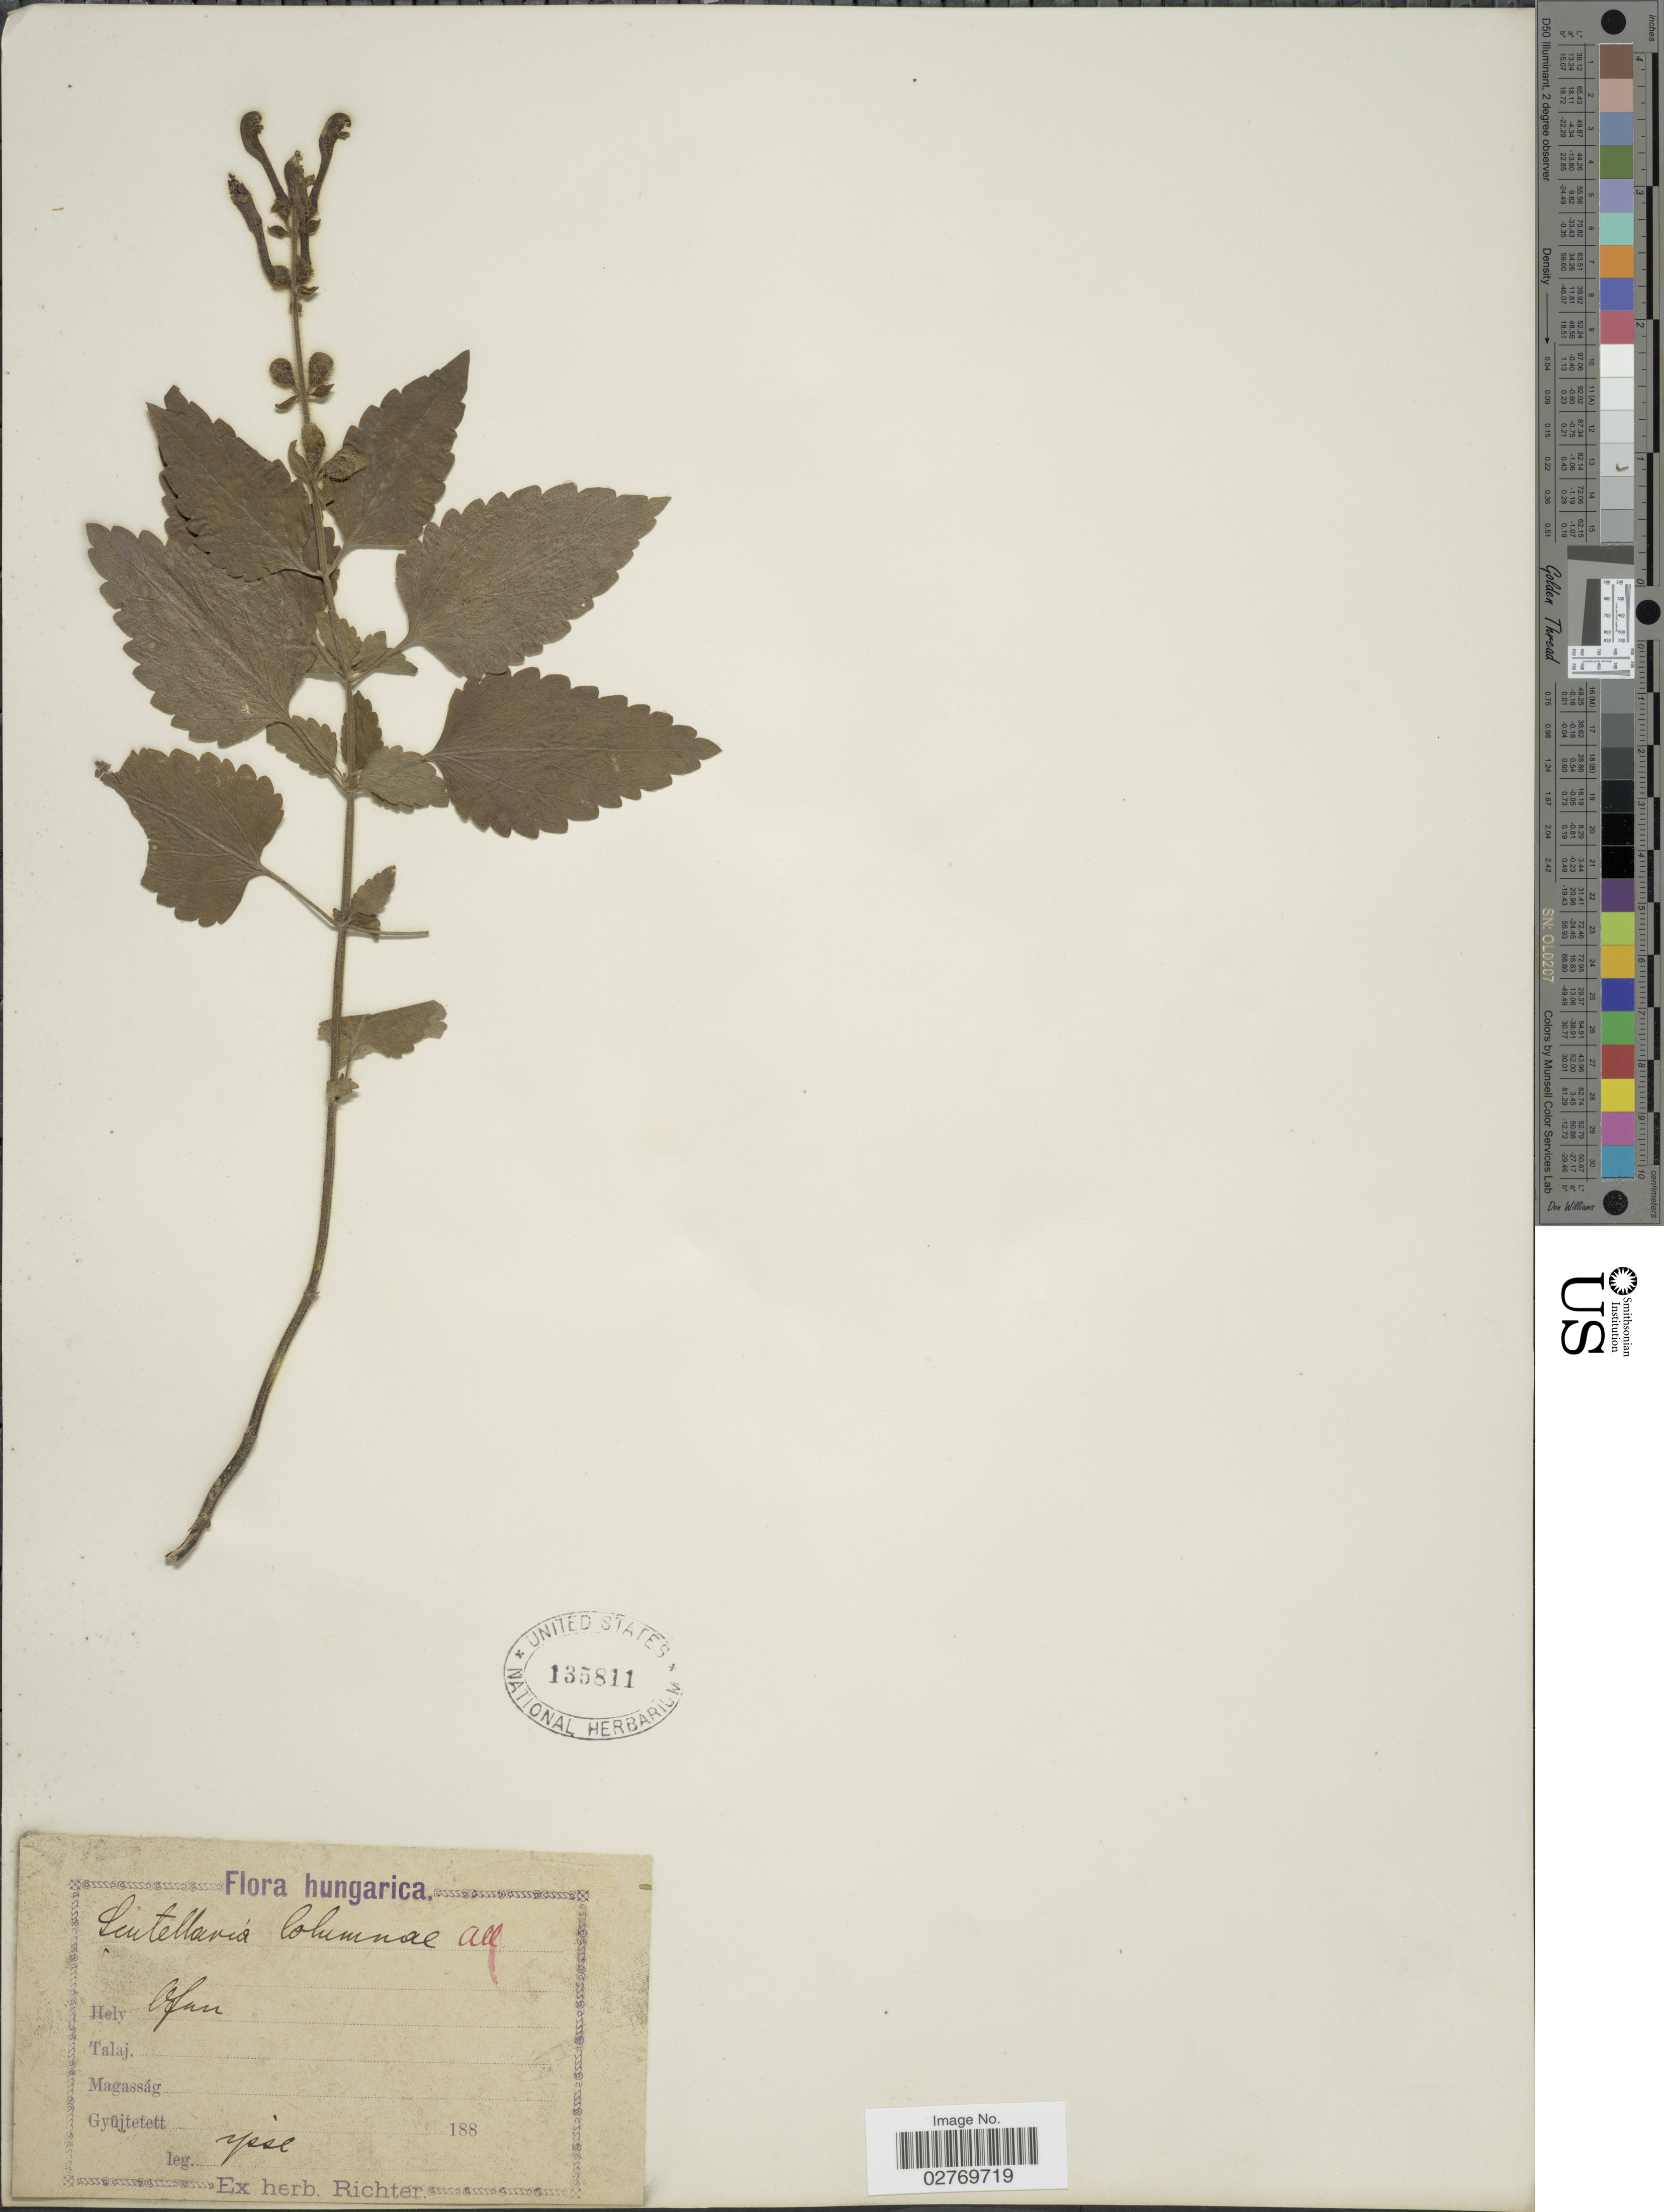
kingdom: Plantae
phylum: Tracheophyta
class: Magnoliopsida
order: Lamiales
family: Lamiaceae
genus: Scutellaria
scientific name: Scutellaria columnae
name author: All.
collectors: -- Richter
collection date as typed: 188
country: Hungary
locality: Afan.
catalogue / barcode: US 135811